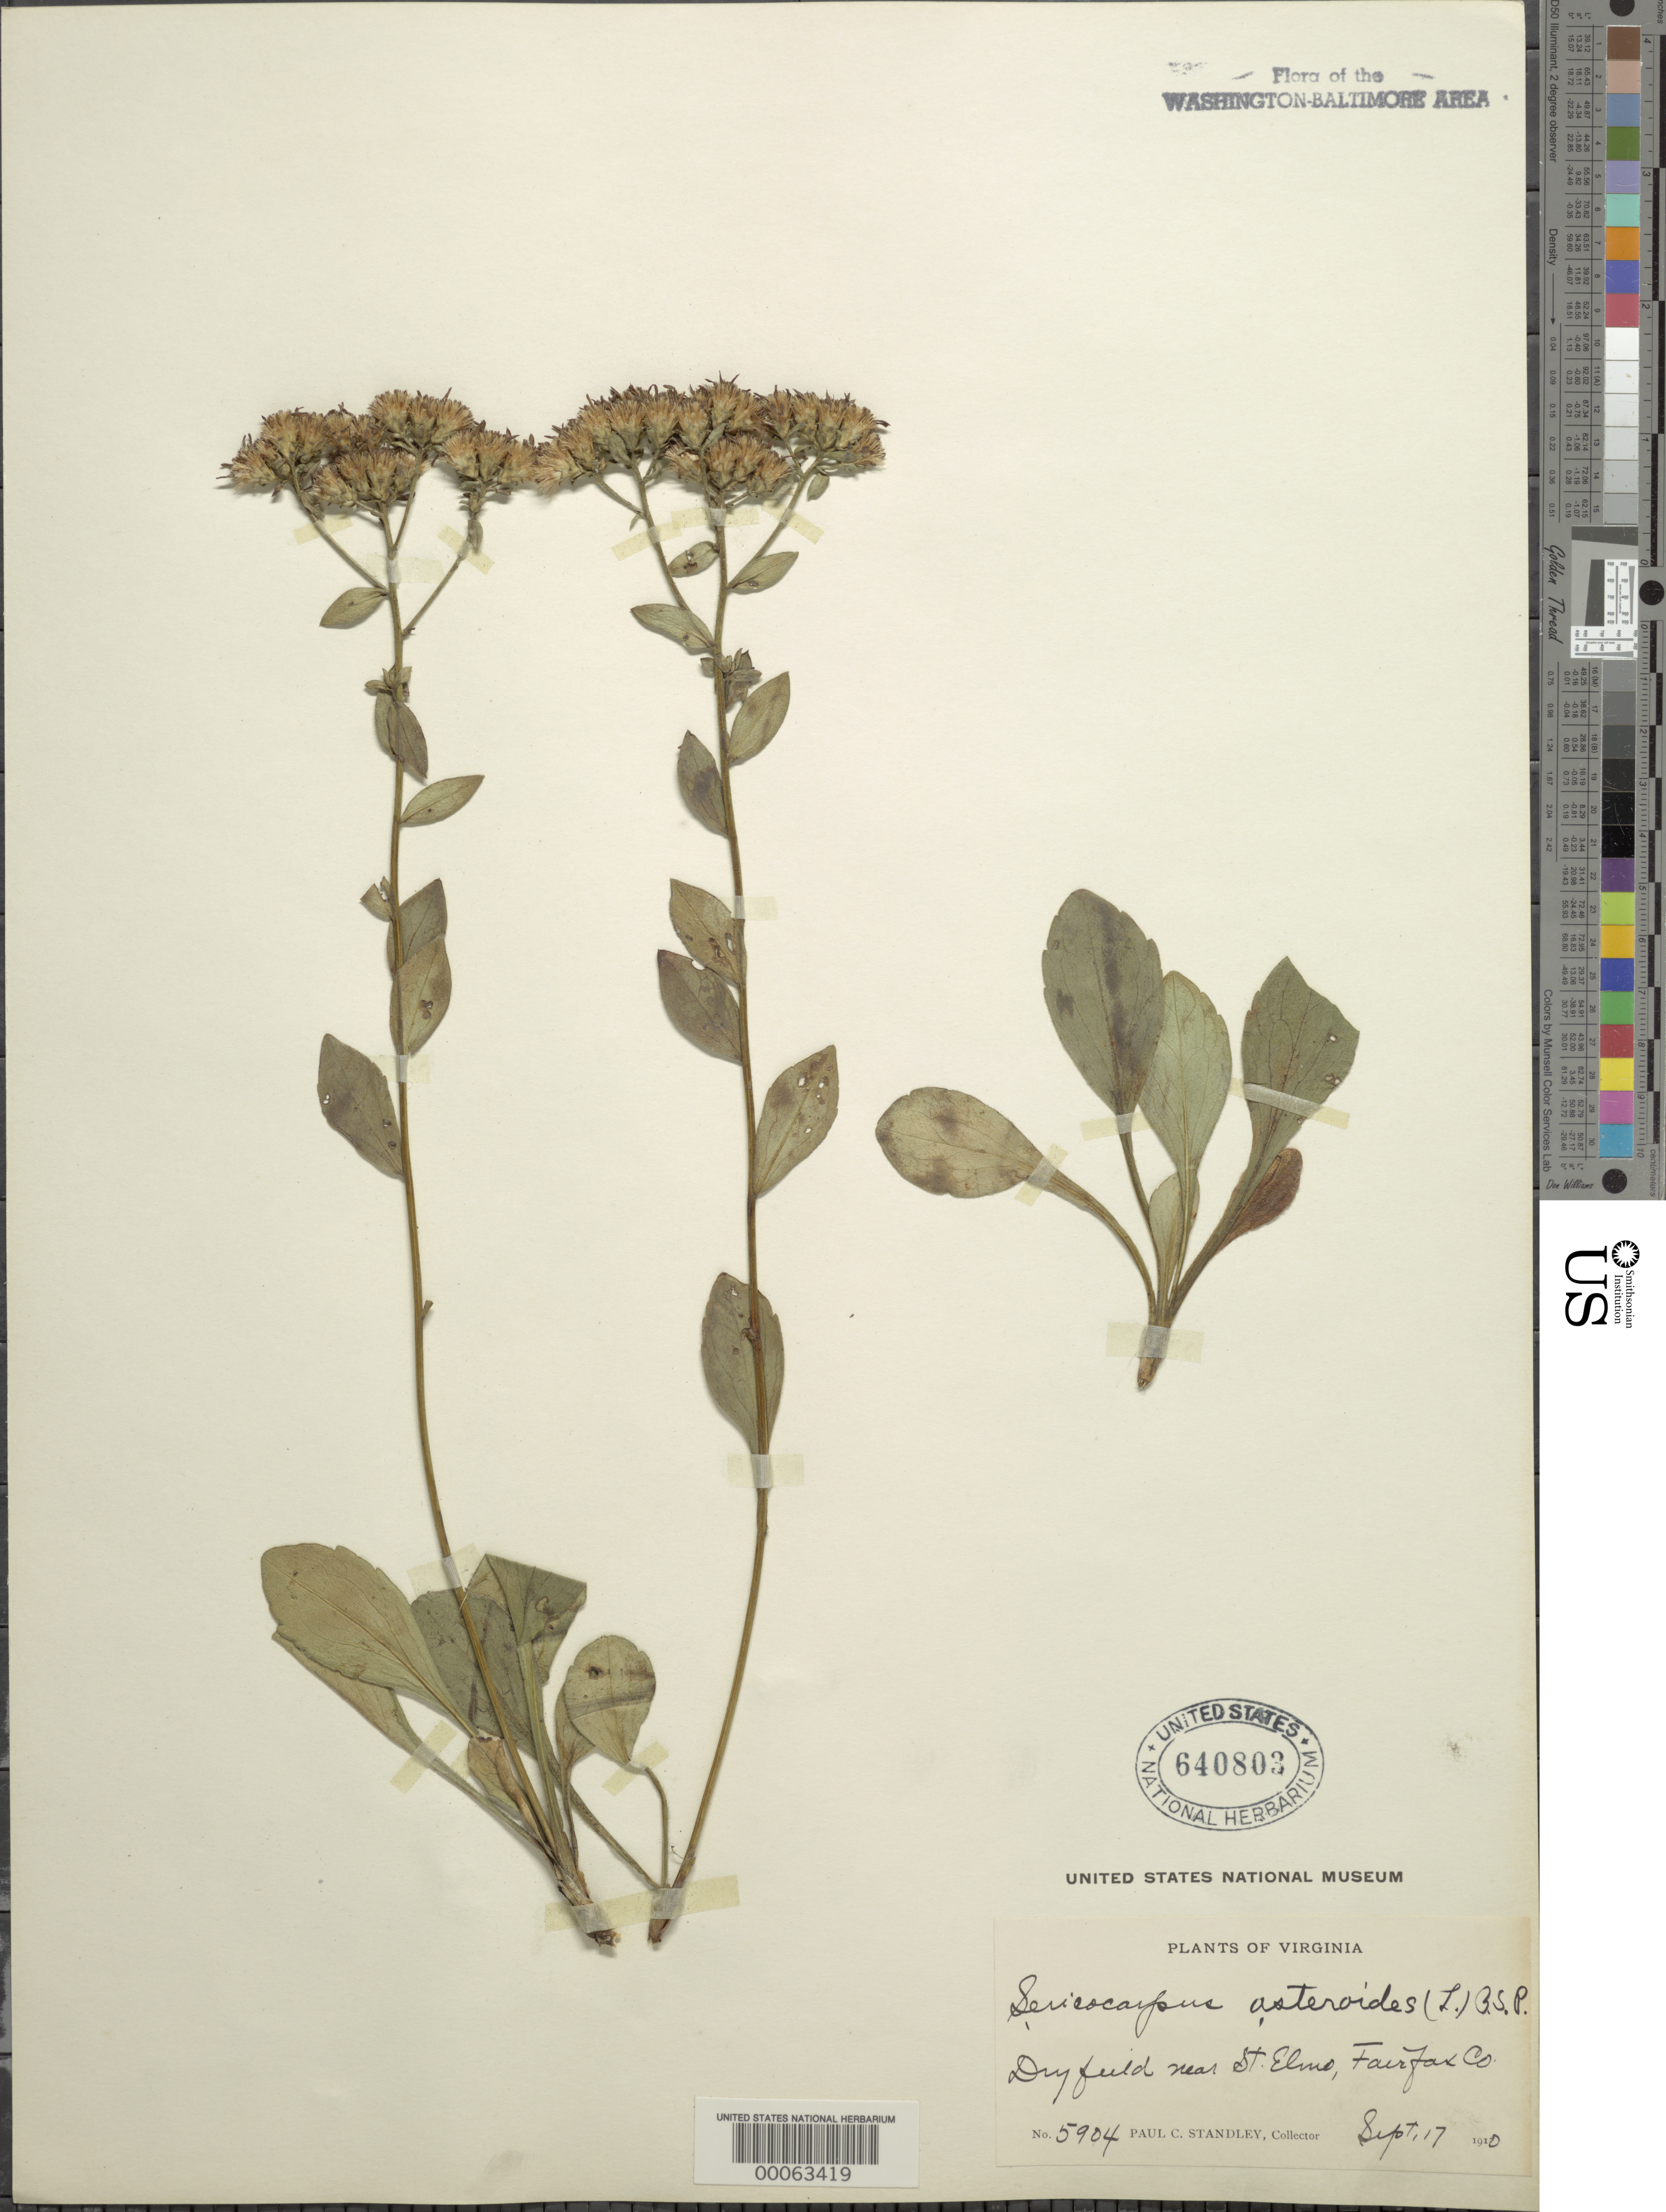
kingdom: Plantae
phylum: Tracheophyta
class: Magnoliopsida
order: Asterales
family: Asteraceae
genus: Sericocarpus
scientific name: Sericocarpus asteroides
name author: (L.) Britton, Stearns & Poggenb.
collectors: P. C. Standley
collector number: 5904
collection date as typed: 17 Sep 1910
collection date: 1910-09-17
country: United States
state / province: Virginia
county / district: Fairfax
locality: St. Elmo vicinity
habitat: Dry field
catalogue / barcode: US 640803